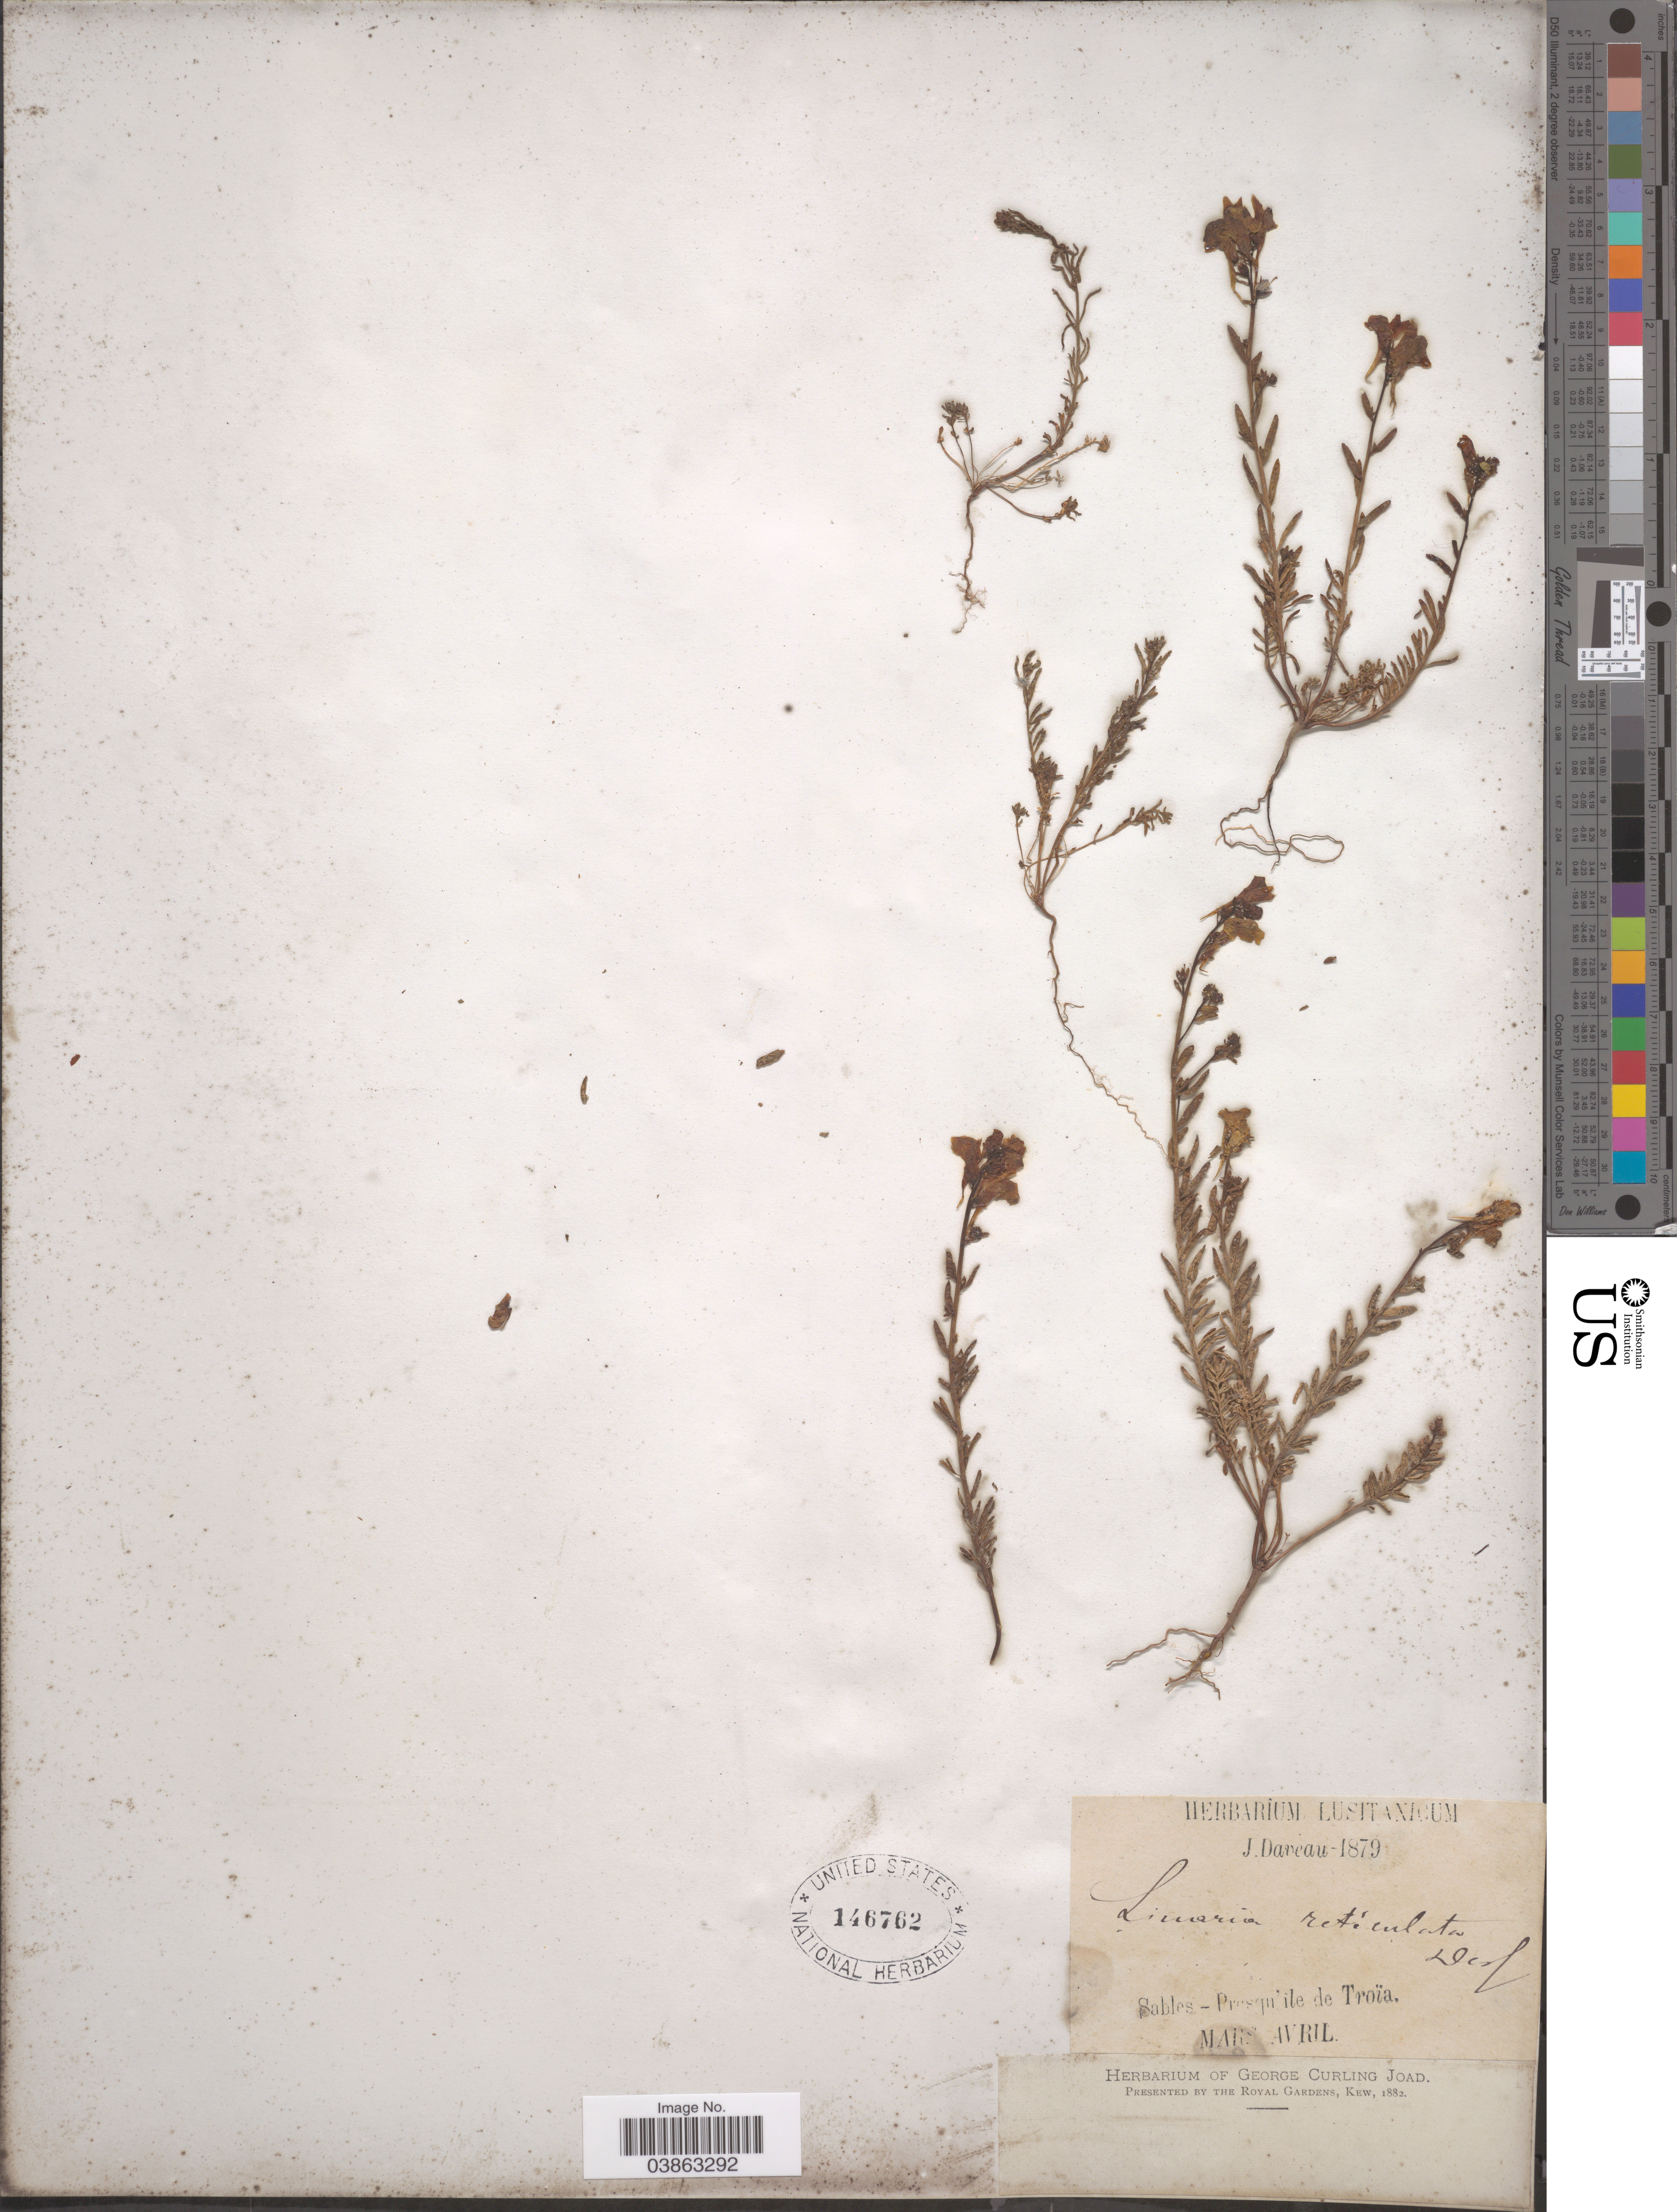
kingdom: Plantae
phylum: Tracheophyta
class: Magnoliopsida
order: Lamiales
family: Plantaginaceae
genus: Linaria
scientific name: Linaria reticulata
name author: (Sm.) Desf.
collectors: J. Daveau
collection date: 1879-03/1879-04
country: Portugal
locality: Lusitanicum. Sable - Pres [illegible text]le de Troïa.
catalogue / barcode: US 146762